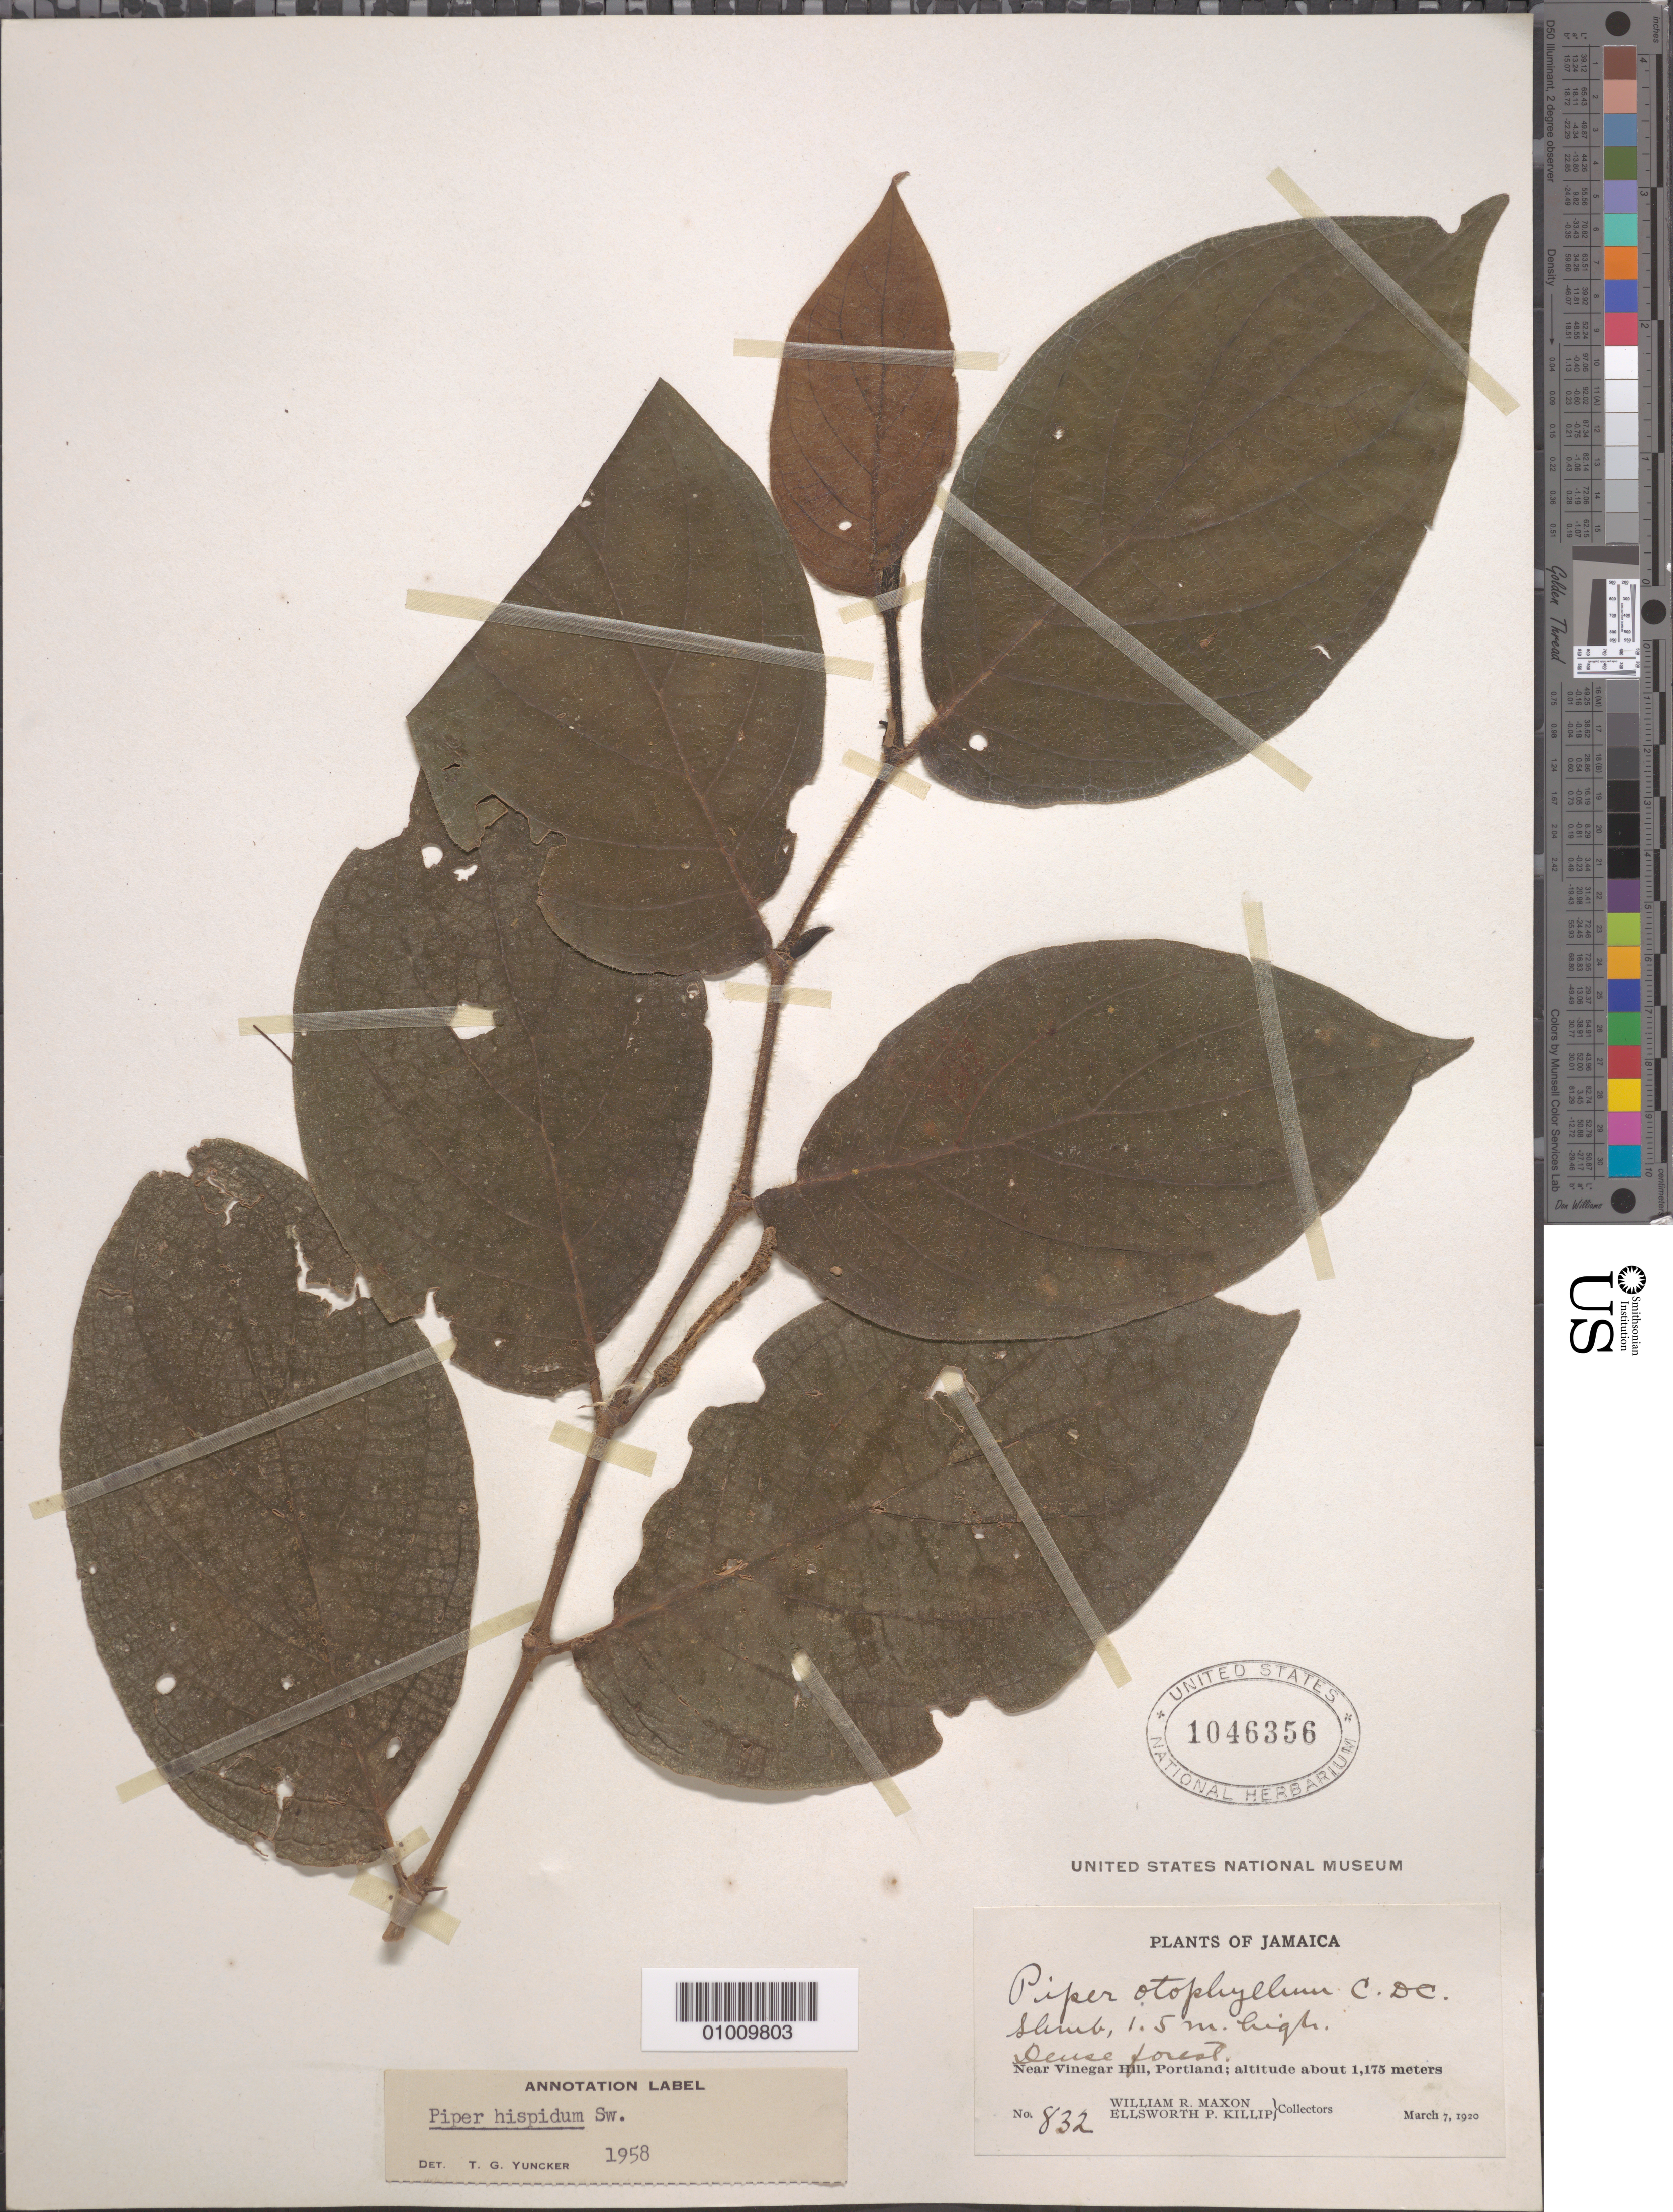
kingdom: Plantae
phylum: Tracheophyta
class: Magnoliopsida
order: Piperales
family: Piperaceae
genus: Piper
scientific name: Piper hispidum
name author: Sw.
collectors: W. R. Maxon & E. P. Killip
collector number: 832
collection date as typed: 07 Mar 1920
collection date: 1920-03-07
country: Jamaica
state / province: Portland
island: Jamaica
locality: Near Vinegar Hill, Portland. Dense forest.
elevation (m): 1175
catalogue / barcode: US 1046356